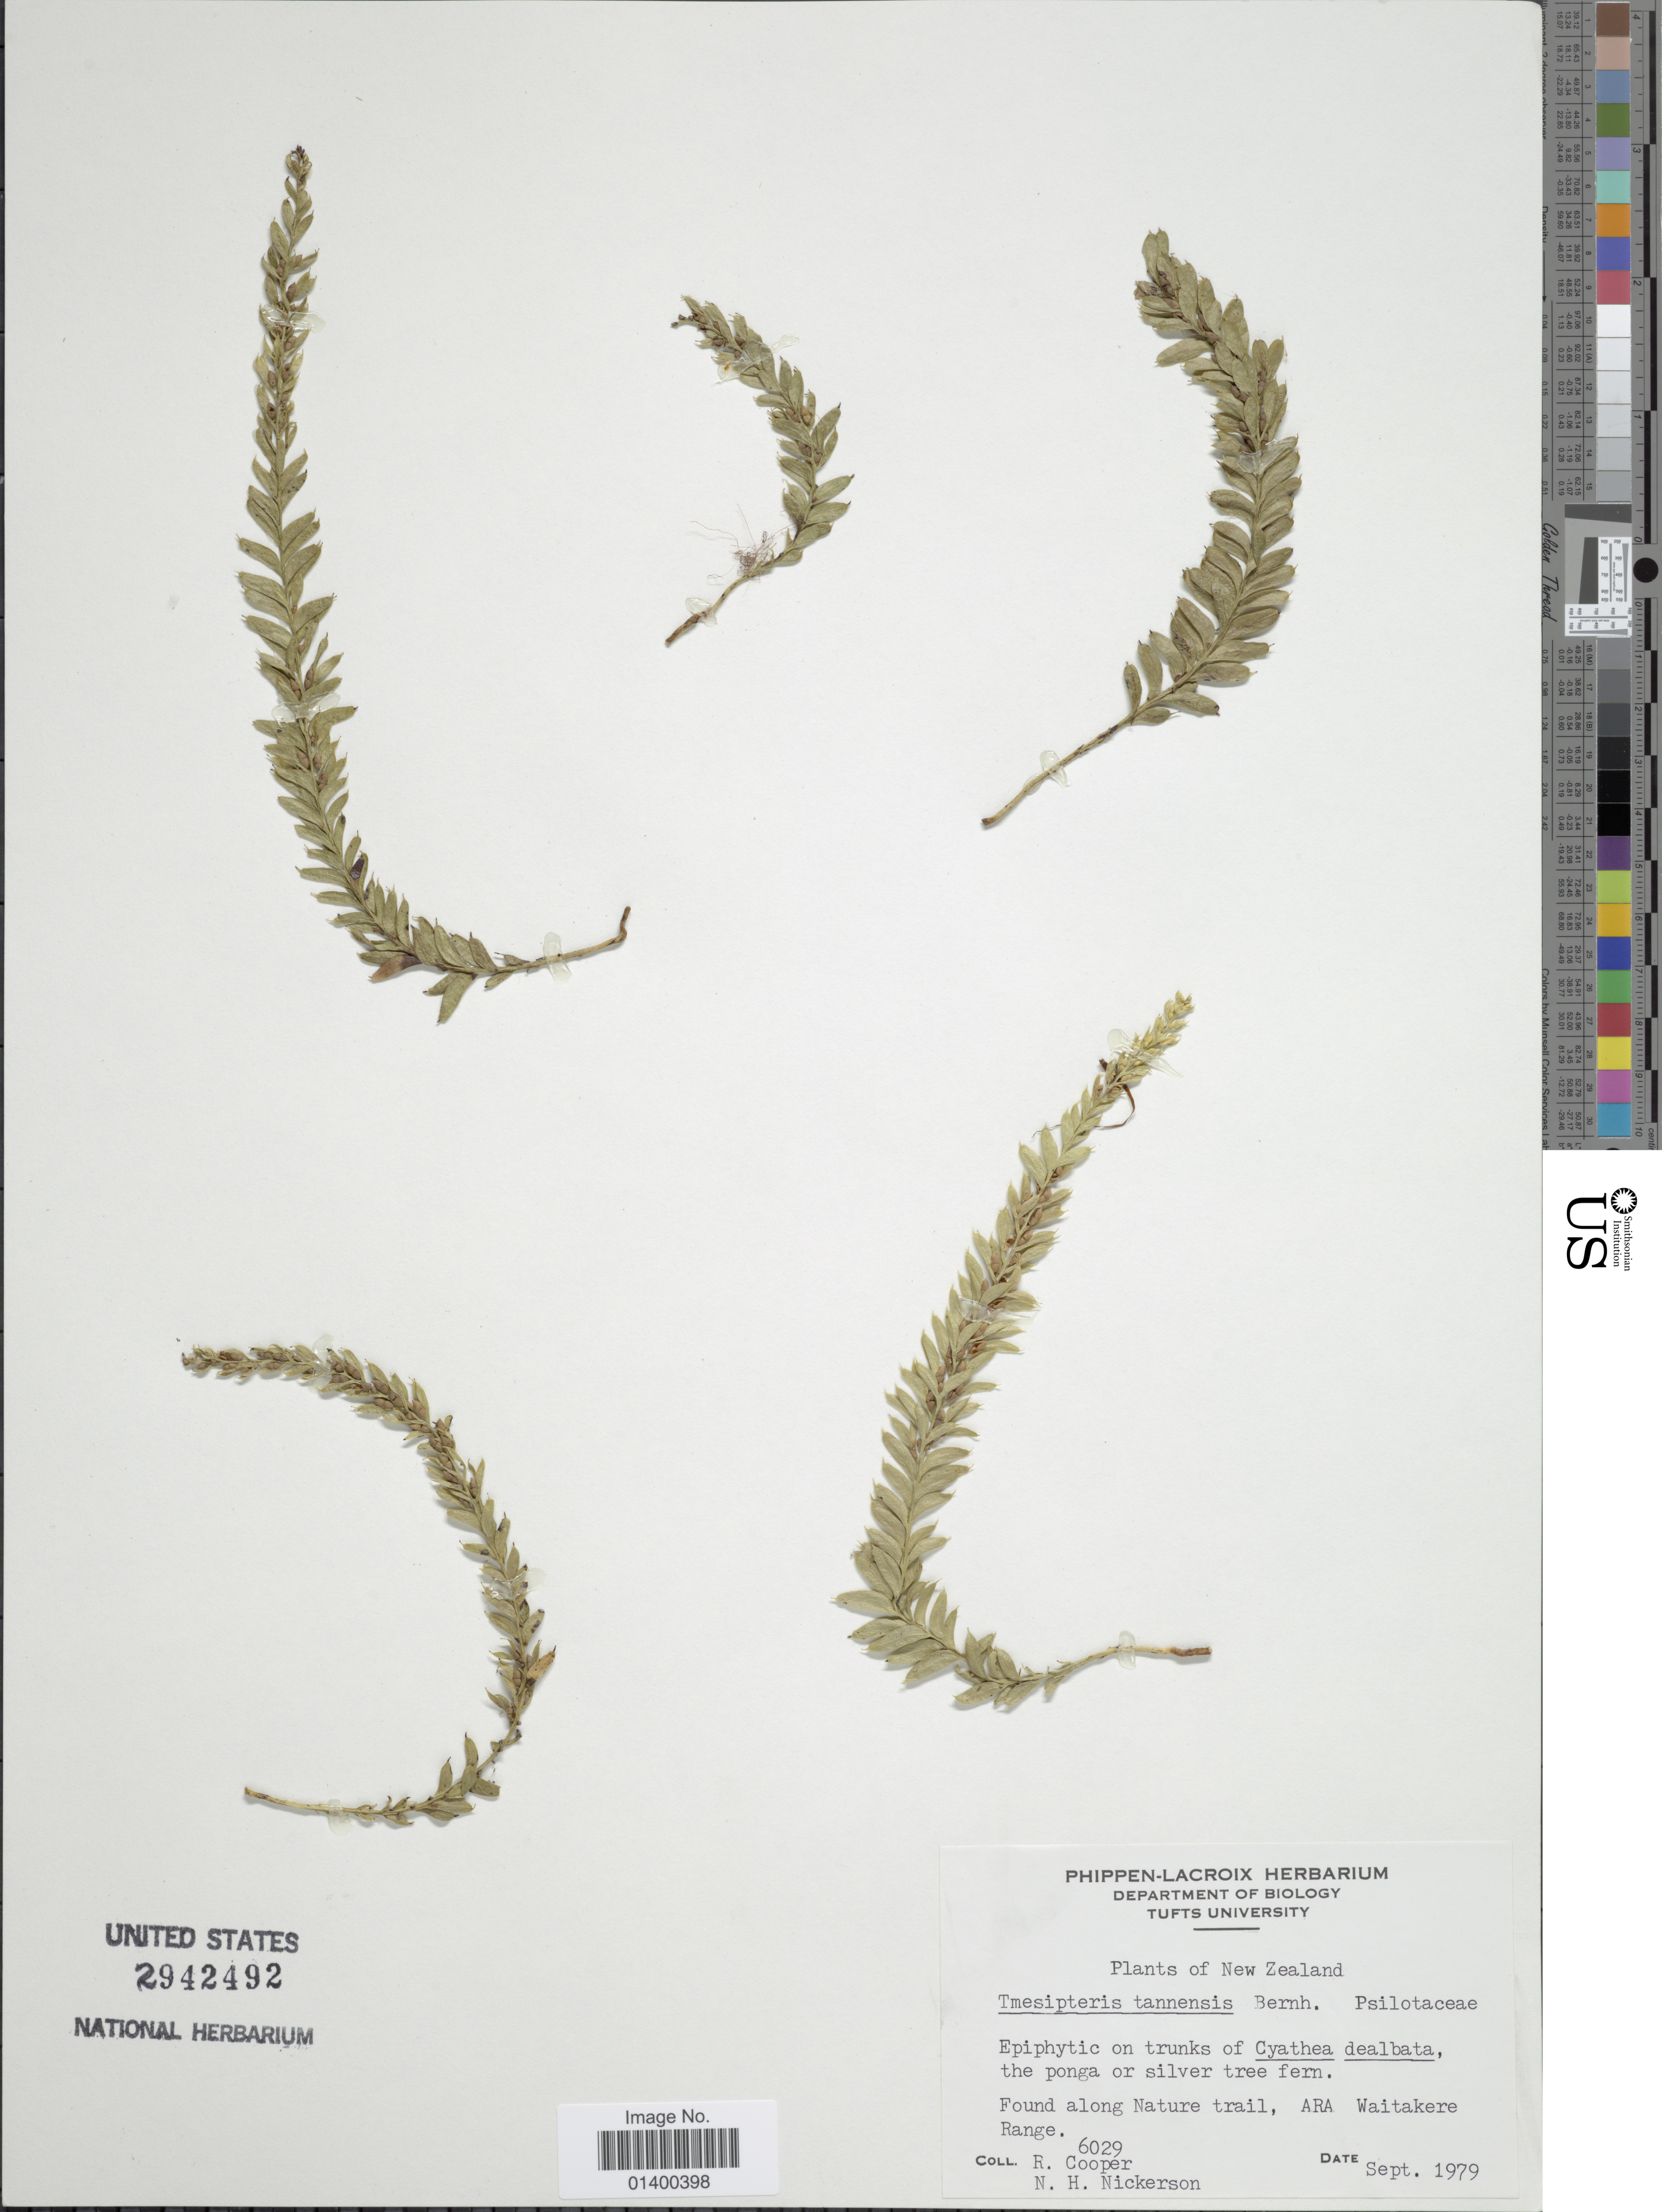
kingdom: Plantae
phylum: Tracheophyta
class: Polypodiopsida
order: Psilotales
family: Psilotaceae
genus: Tmesipteris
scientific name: Tmesipteris tannensis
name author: (Spreng.) Bernh.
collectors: R. Cooper & N. Nickerson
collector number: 6029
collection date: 1979-09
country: New Zealand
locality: Along Nature trail, ARA Waitakere Range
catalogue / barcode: US 2942492